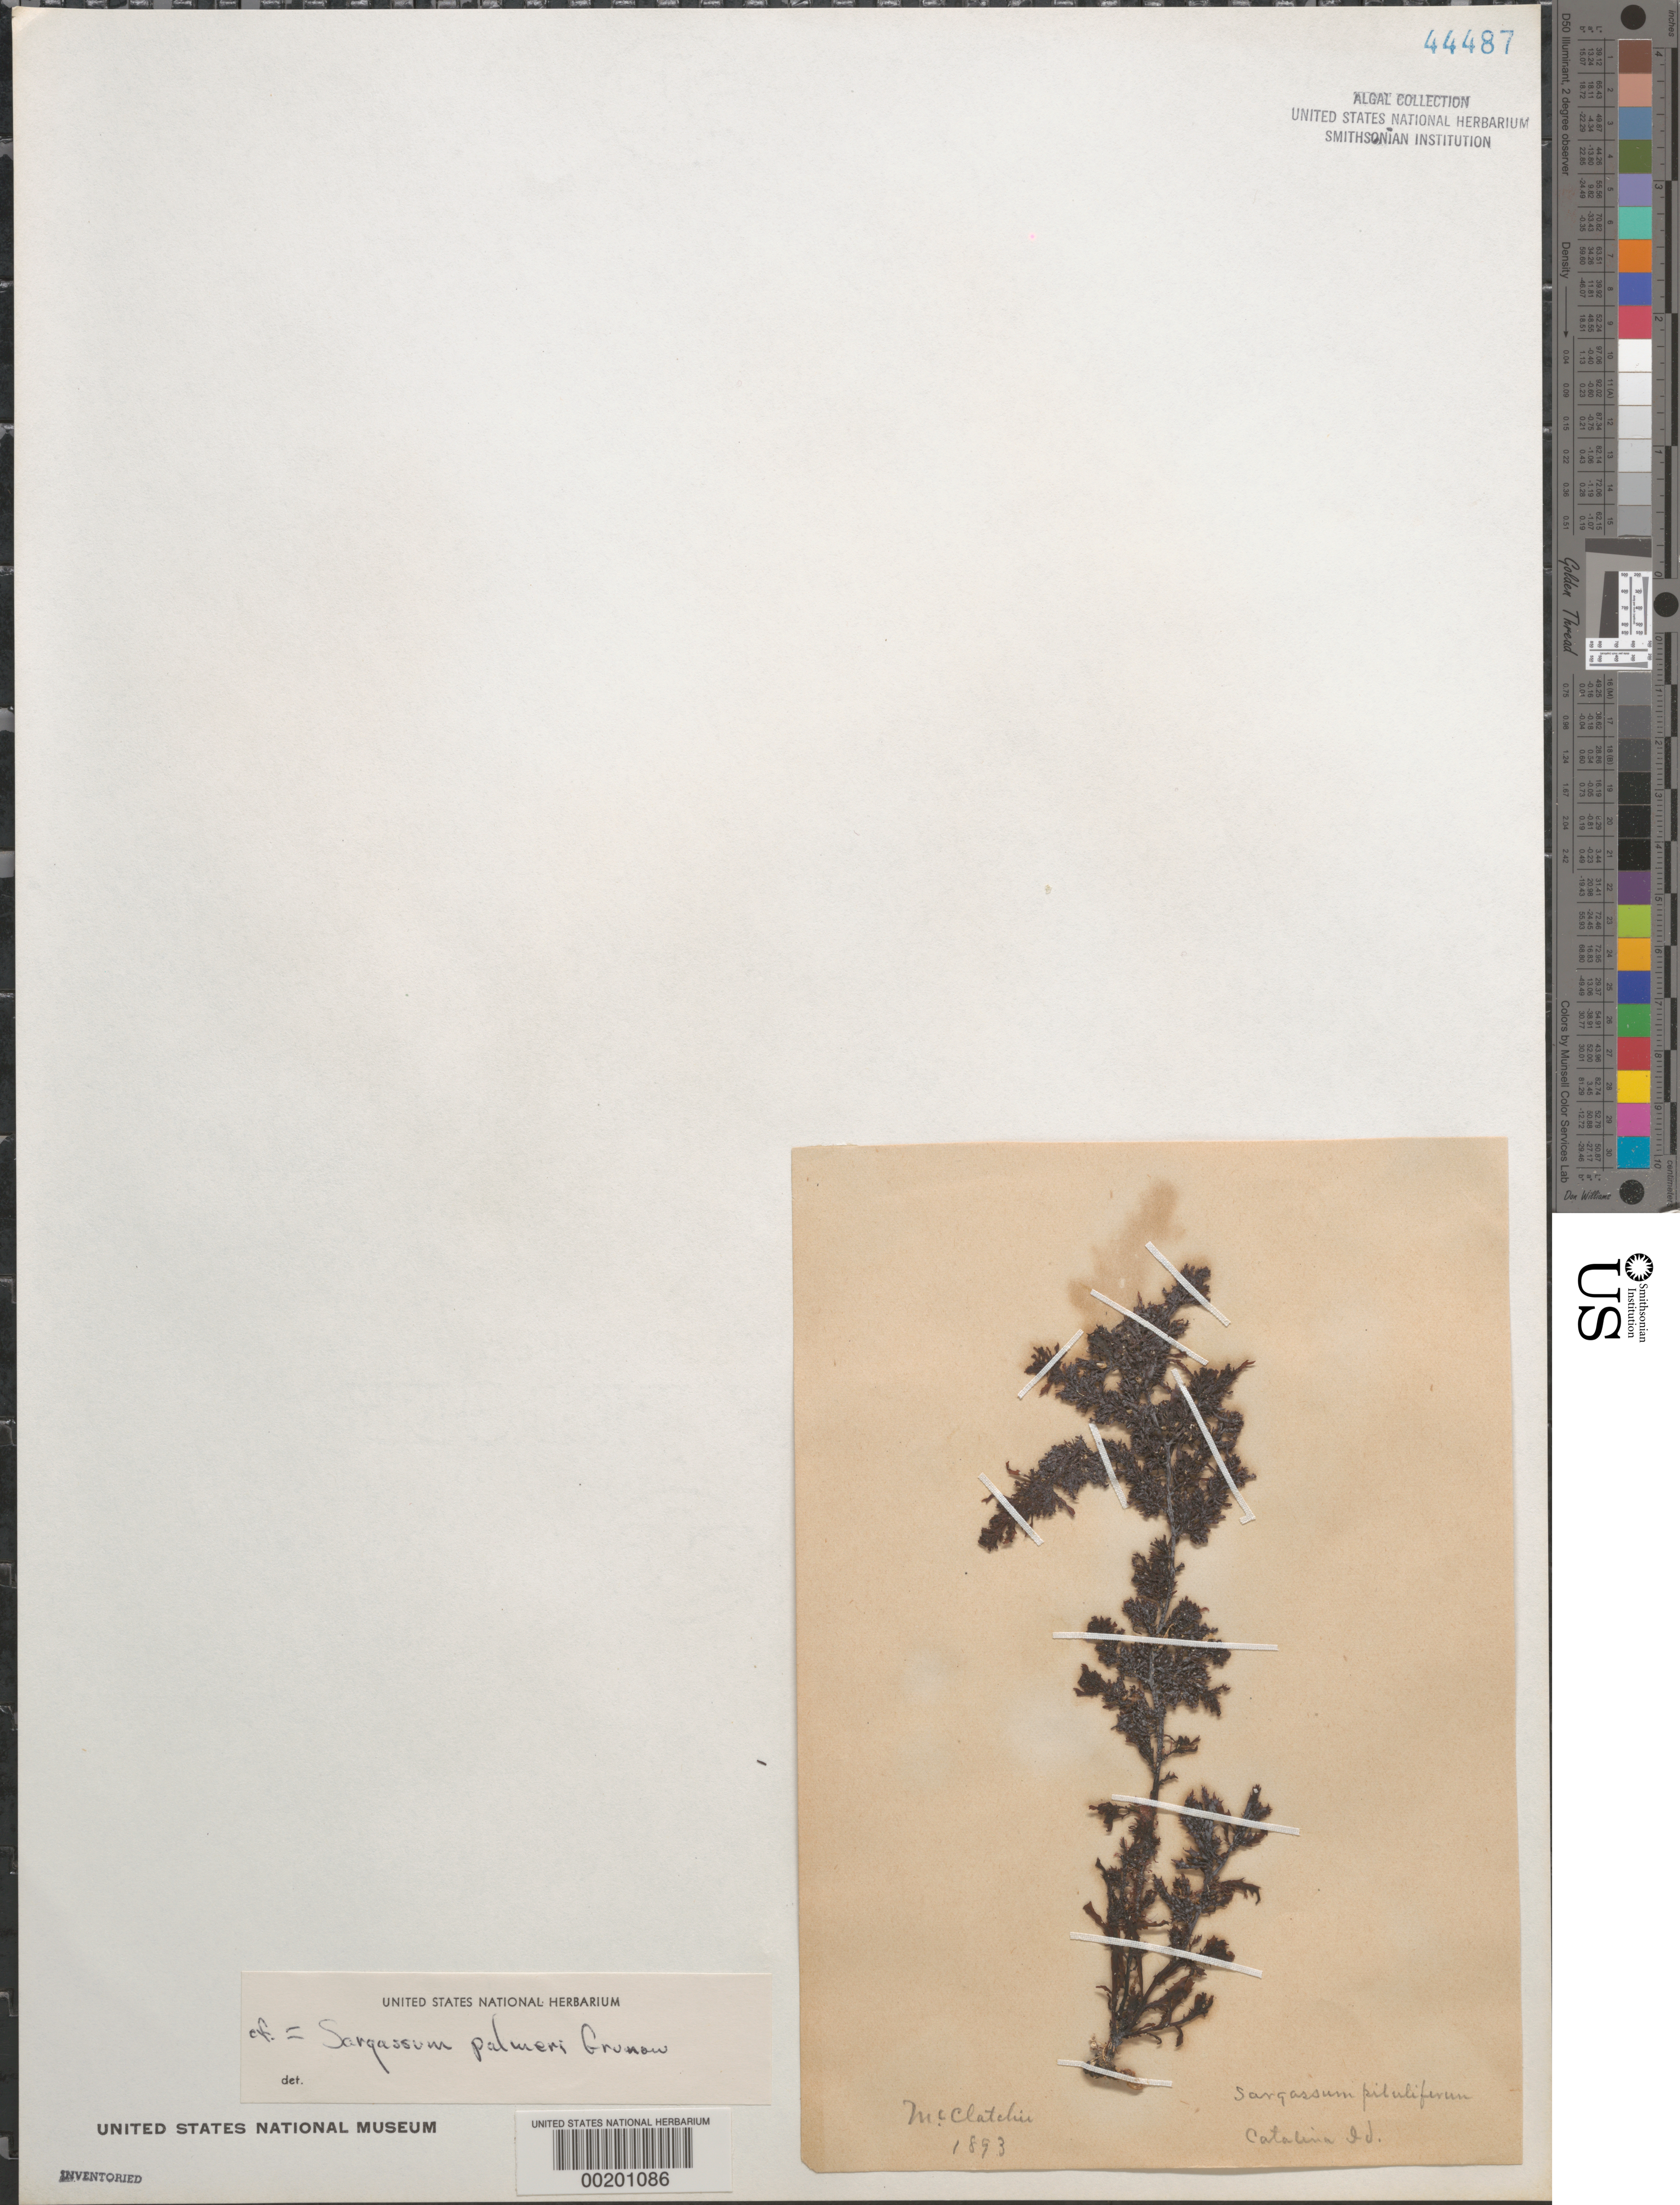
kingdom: Chromista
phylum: Ochrophyta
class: Phaeophyceae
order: Fucales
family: Sargassaceae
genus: Sargassum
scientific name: Sargassum palmeri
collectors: A. J. McClatchie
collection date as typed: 1893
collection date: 1893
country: United States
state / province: California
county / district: Los Angeles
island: Santa Catalina Island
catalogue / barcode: US 44487